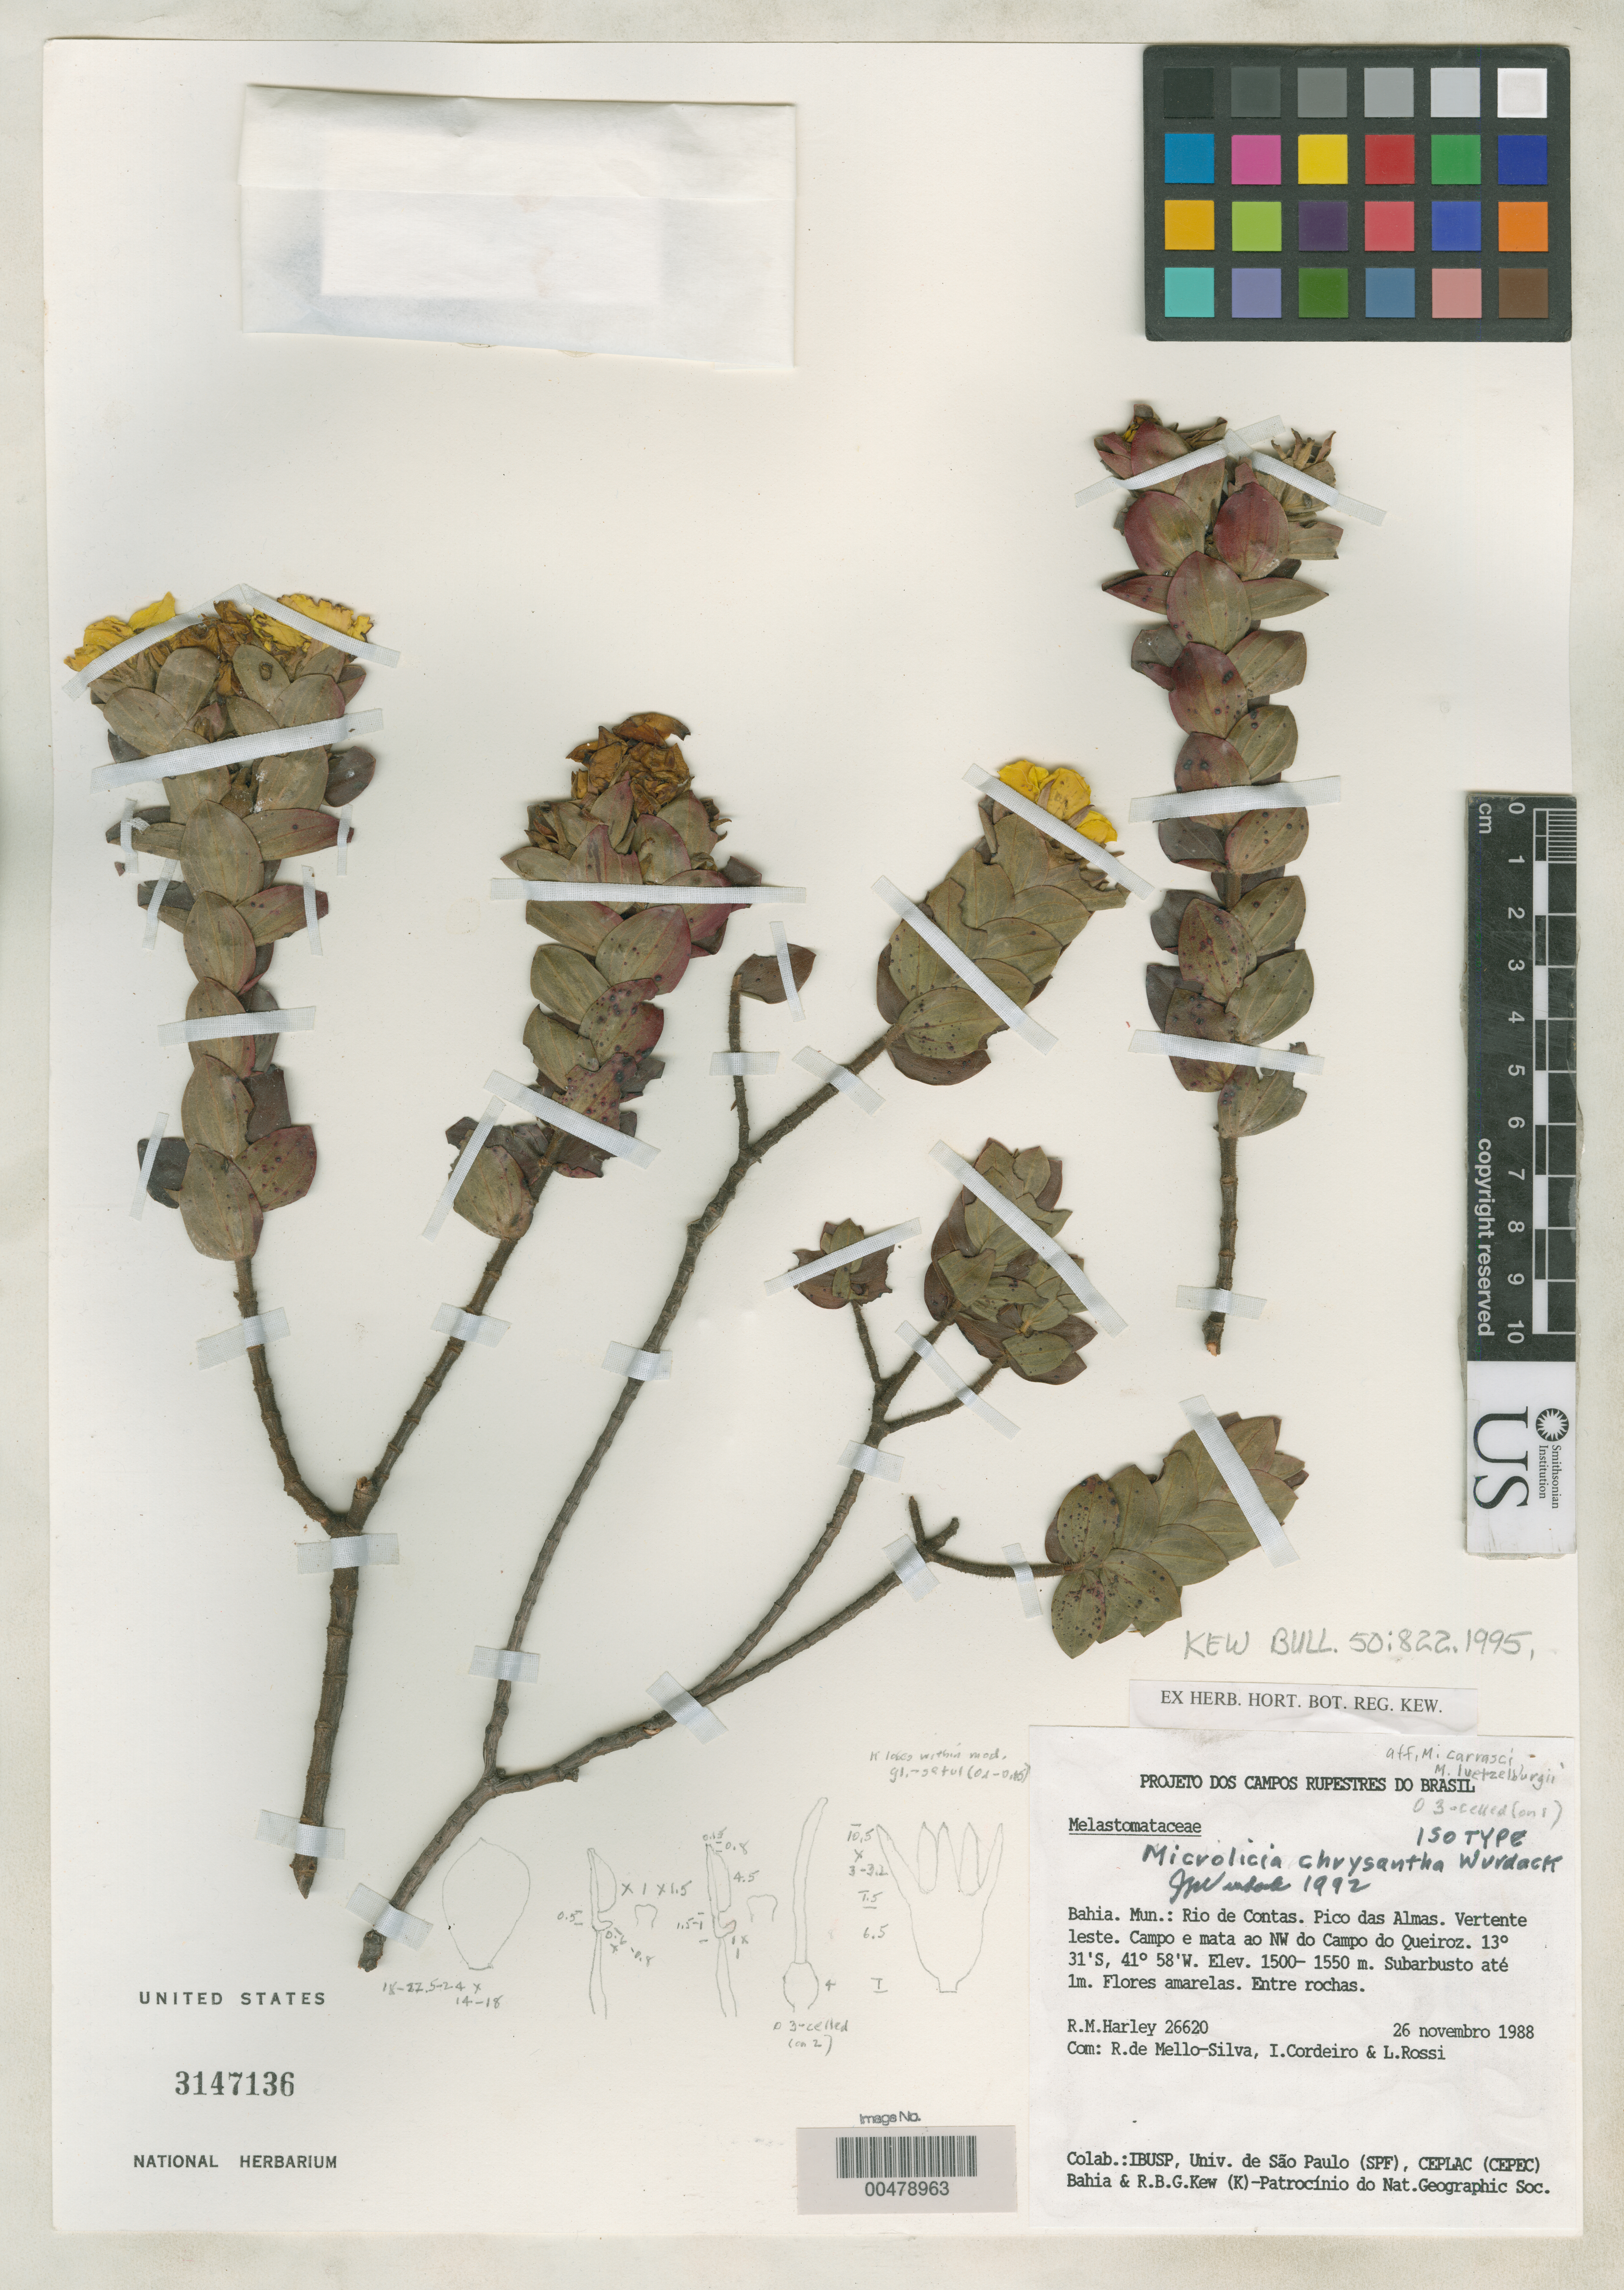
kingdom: Plantae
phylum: Tracheophyta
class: Magnoliopsida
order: Myrtales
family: Melastomataceae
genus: Microlicia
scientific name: Microlicia chrysantha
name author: Wurdack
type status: Isotype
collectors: R. M. Harley, R. Mello-Silva, I. Cordeiro & L. Rossi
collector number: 26620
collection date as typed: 26 Nov 1988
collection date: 1988-11-26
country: Brazil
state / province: Bahia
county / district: Rio de Contas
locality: Pico das Almas, vertente leste, campo e mata ao NW do Campo do Quiroz.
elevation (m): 1500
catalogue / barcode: US 3147136